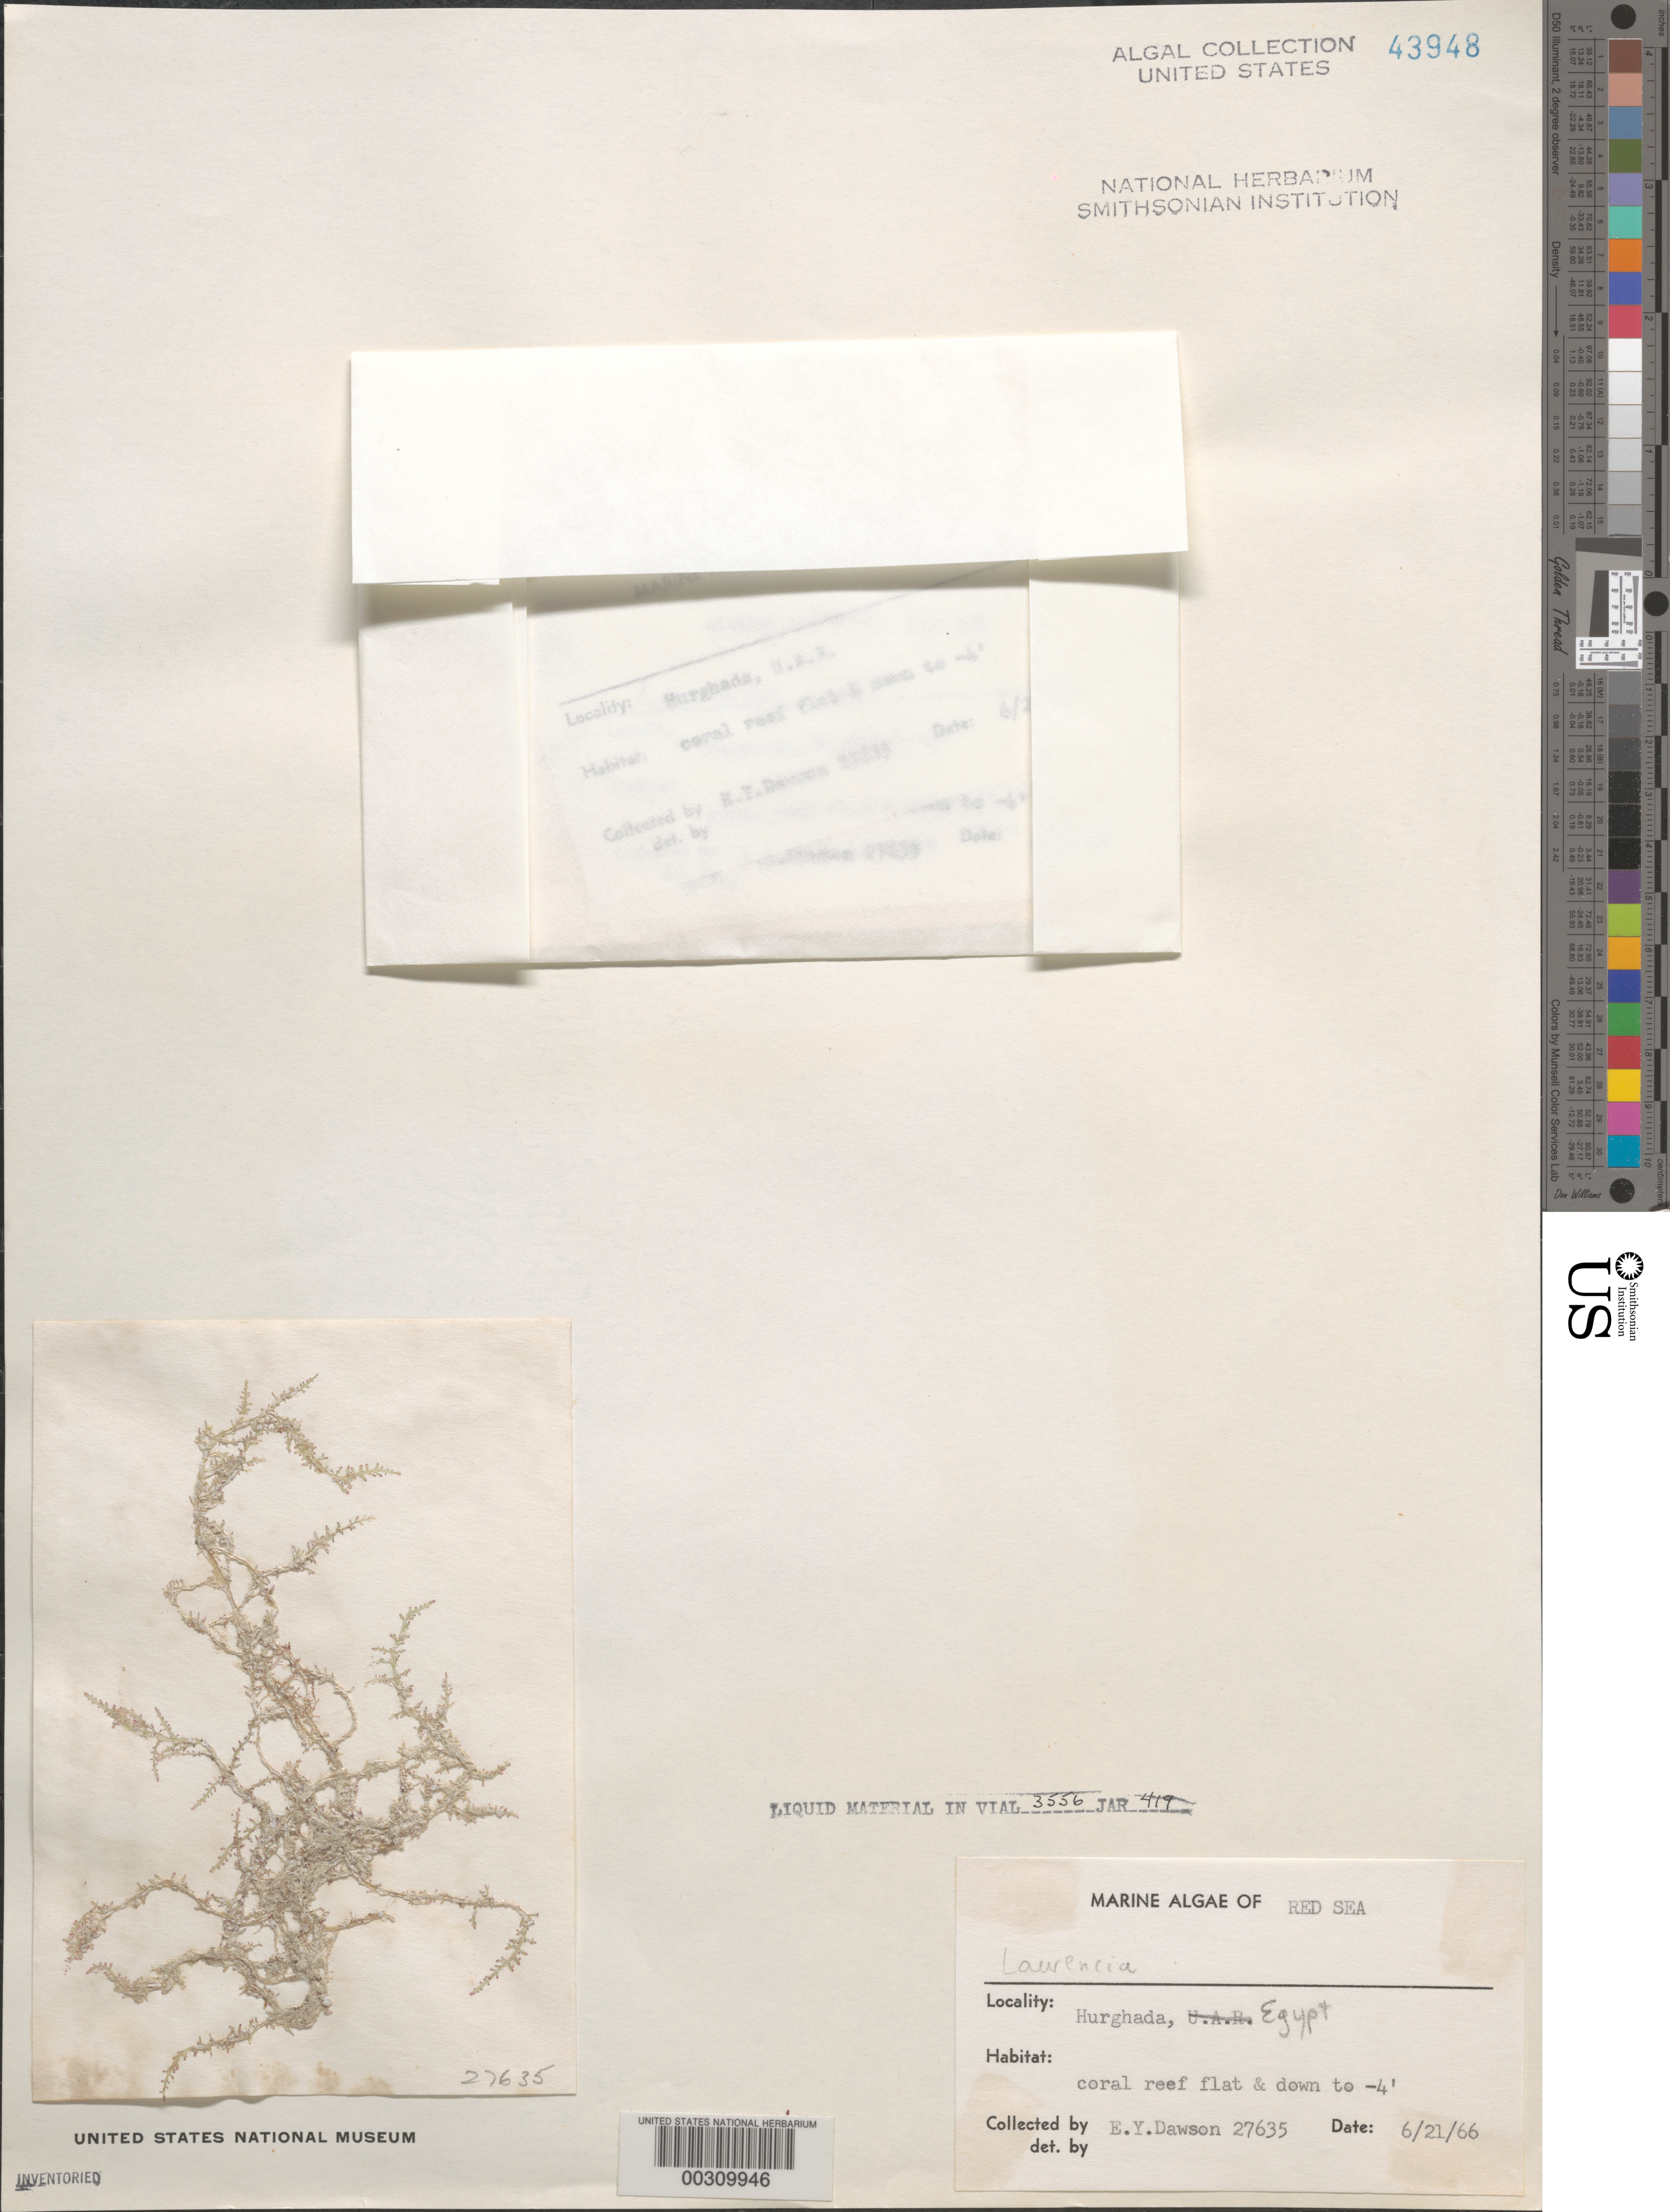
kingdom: Plantae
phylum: Rhodophyta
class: Florideophyceae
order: Ceramiales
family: Rhodomelaceae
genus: Laurencia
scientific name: Laurencia sp.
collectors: E. Y. Dawson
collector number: EYD 27635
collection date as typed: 21 Jun 1966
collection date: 1966-06-21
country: Egypt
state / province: Al Bahr al Ahmar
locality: Hurghada, Red Sea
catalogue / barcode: US 43948